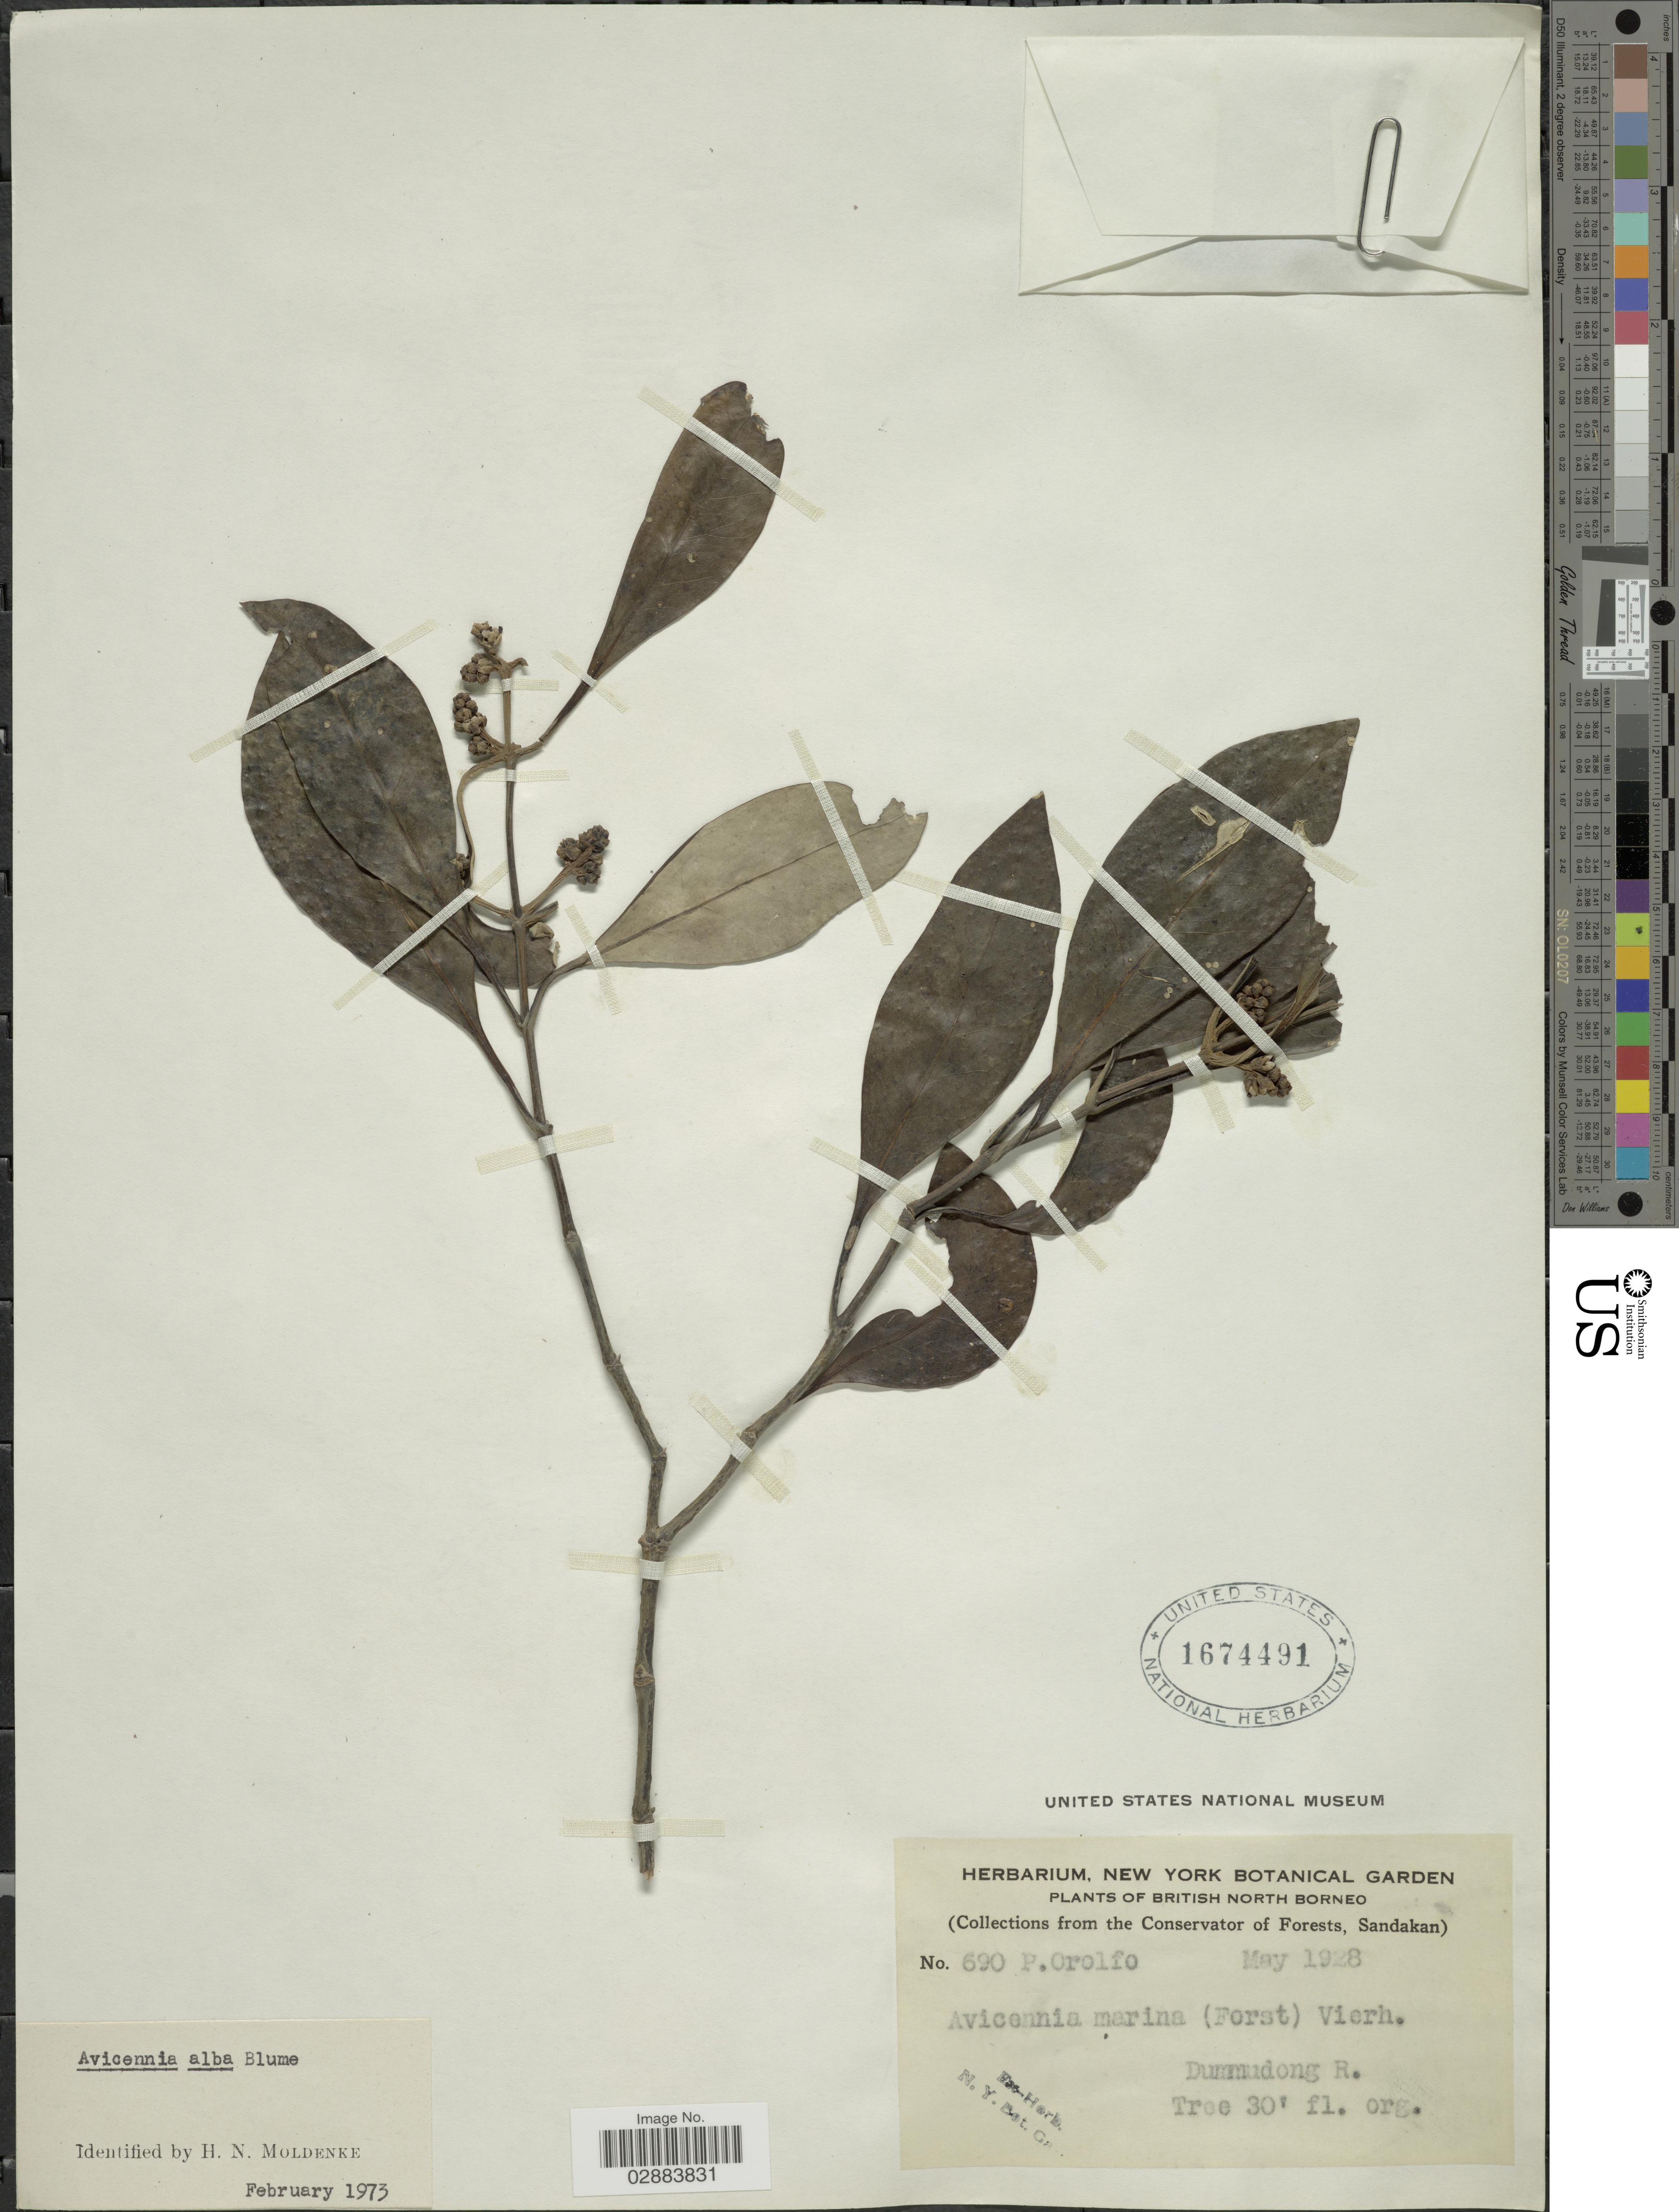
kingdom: Plantae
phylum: Tracheophyta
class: Magnoliopsida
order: Lamiales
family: Acanthaceae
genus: Avicennia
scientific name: Avicennia alba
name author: Blume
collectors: P. Orolfo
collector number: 690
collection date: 1928-05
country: Malaysia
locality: British Nort Borneo. Dummudong R [unsure placement].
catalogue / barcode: US 1674491